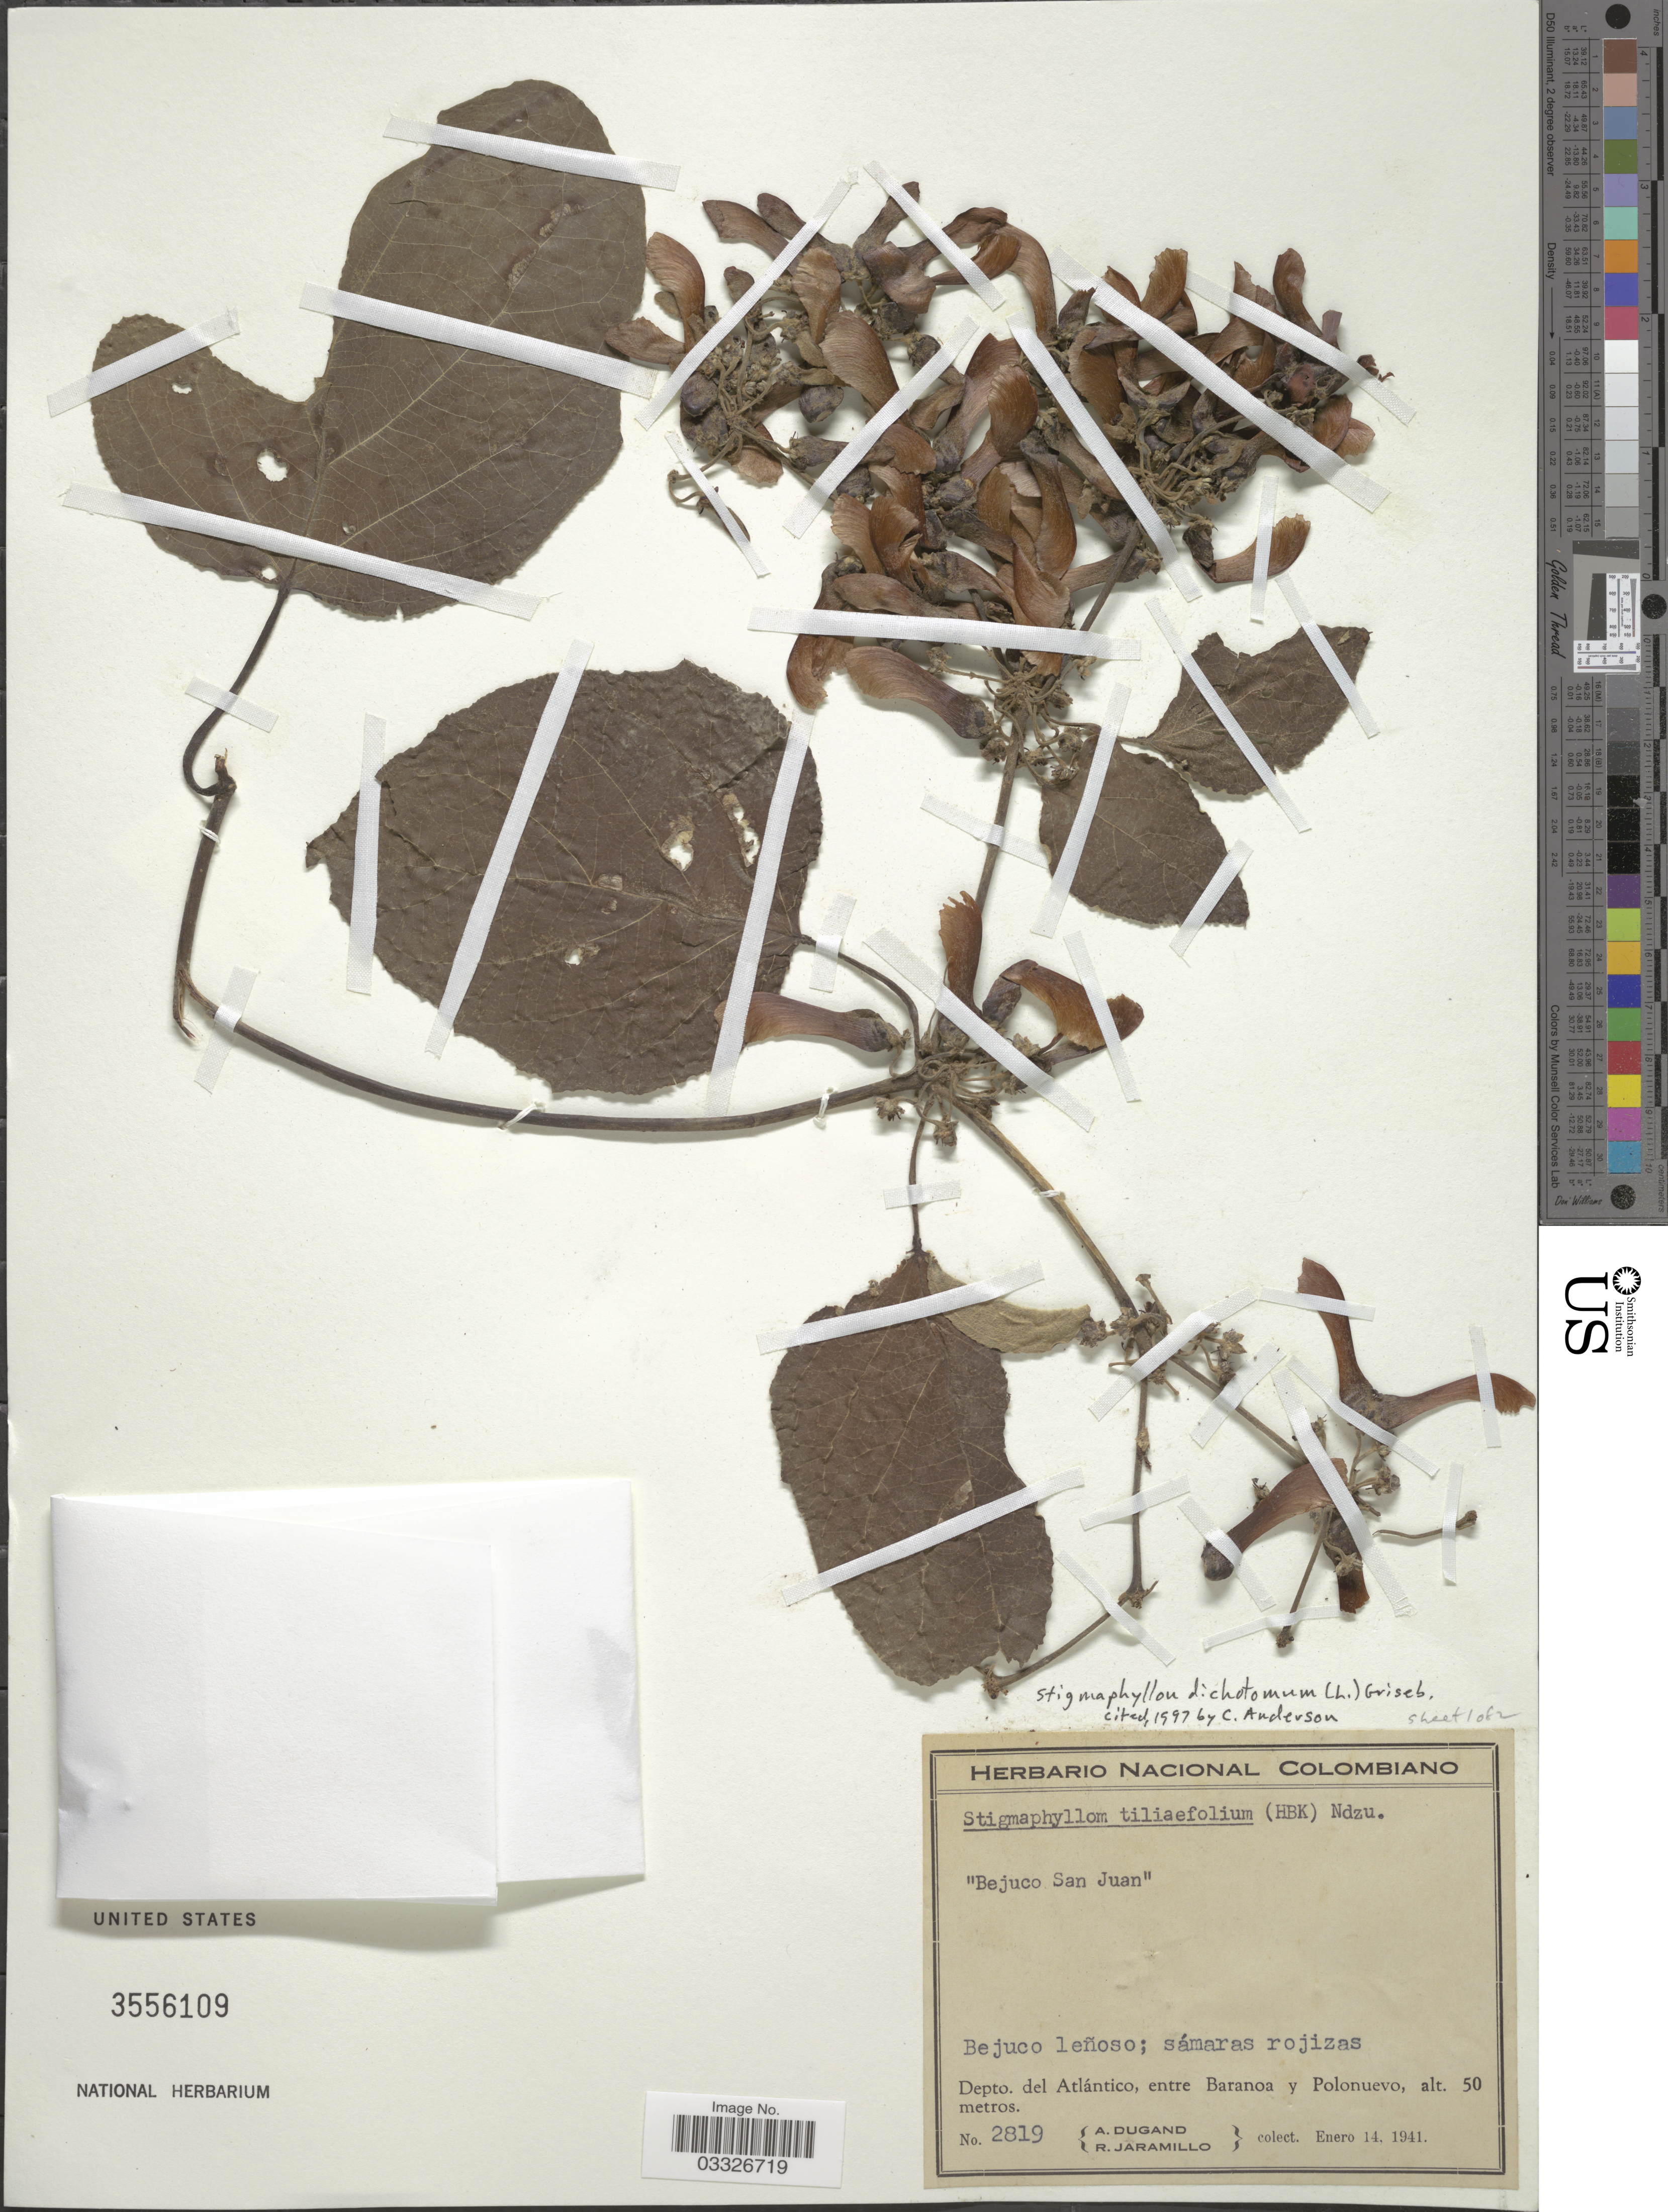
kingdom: Plantae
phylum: Tracheophyta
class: Magnoliopsida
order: Malpighiales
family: Malpighiaceae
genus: Stigmaphyllon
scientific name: Stigmaphyllon dichotomum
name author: Griseb.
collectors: A. Dugand & R. Jaramillo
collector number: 2819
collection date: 1941-01-14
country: Colombia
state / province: Atlántico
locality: Depto. del Atlántico, entre Baranoa y Polonuevo.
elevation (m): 50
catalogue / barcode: US 3556109